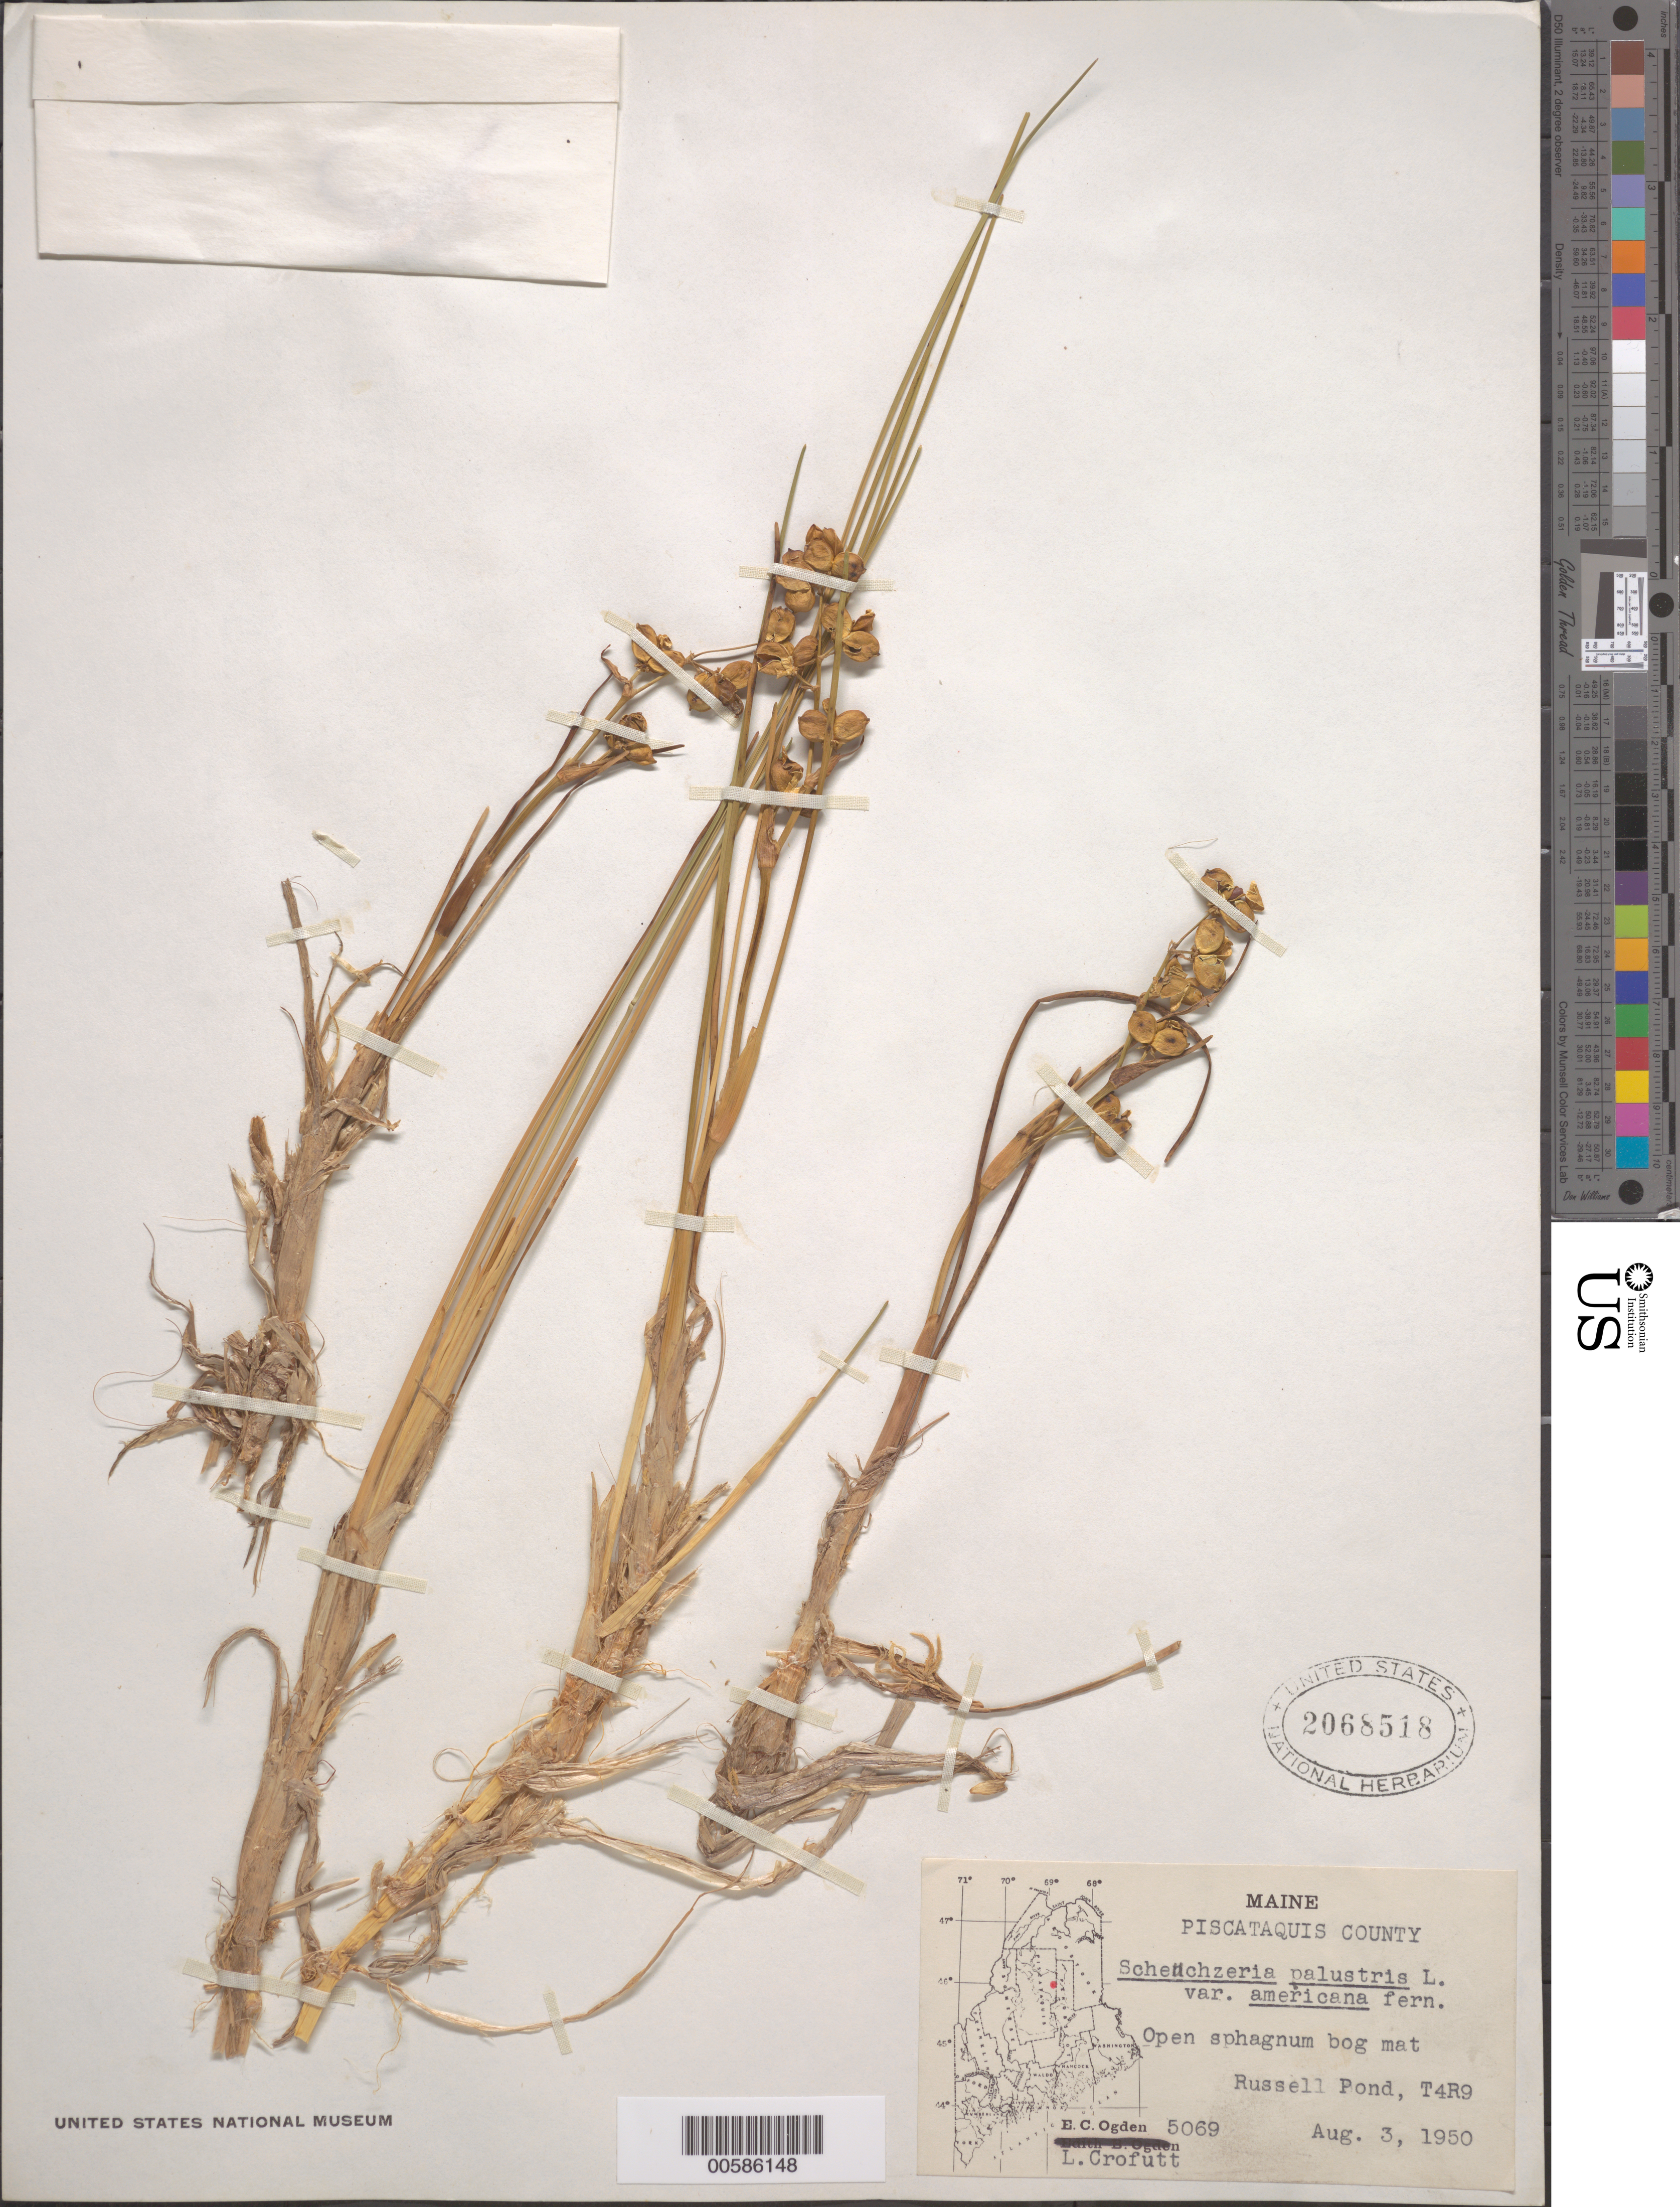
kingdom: Plantae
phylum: Tracheophyta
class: Liliopsida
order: Alismatales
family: Scheuchzeriaceae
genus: Scheuchzeria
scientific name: Scheuchzeria palustris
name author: L.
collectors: E. C. Ogden & L. Crofutt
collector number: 5069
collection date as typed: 03 Aug 1950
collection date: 1950-08-03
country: United States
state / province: Maine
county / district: Piscataquis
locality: Russell Pond, T4R9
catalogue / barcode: US 2068518